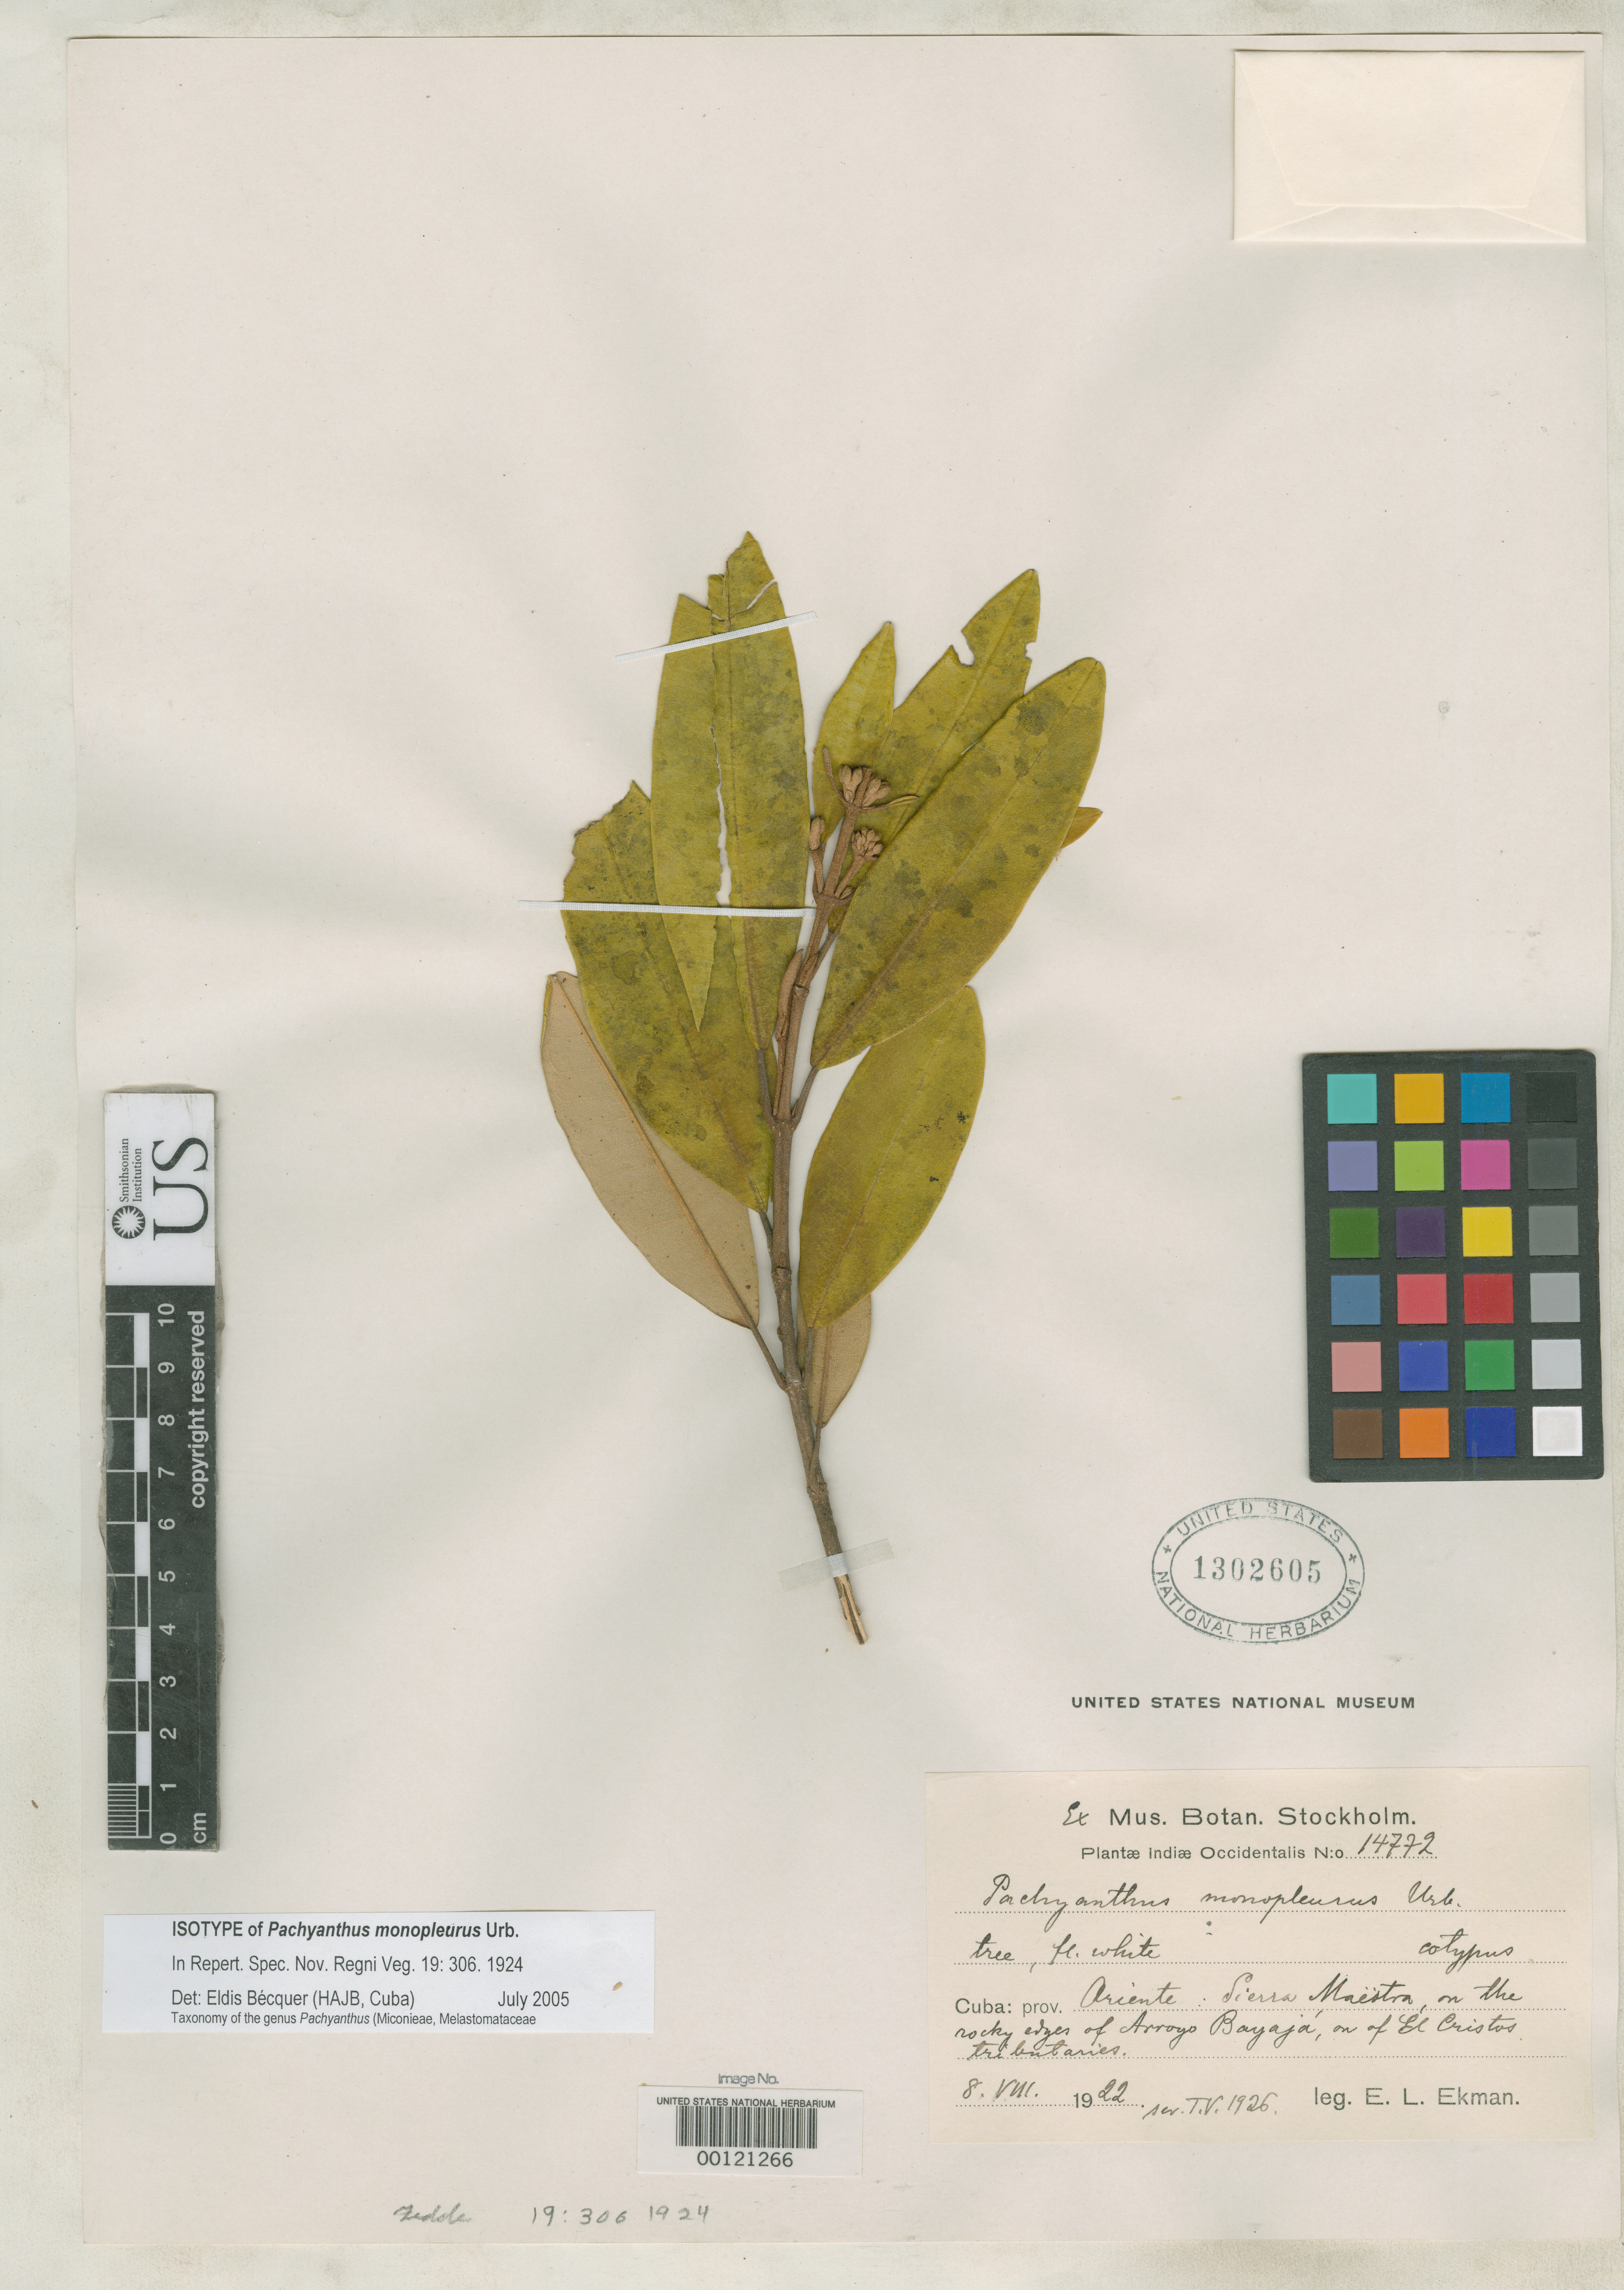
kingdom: Plantae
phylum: Tracheophyta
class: Magnoliopsida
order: Myrtales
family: Melastomataceae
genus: Pachyanthus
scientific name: Pachyanthus monopleurus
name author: Urb.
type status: Isotype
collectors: E. L. Ekman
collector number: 14772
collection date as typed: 08 Aug 1922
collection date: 1922-08-08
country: Cuba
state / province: Oriente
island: Greater Antilles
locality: Sierra Maestra.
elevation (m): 300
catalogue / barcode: US 1302605